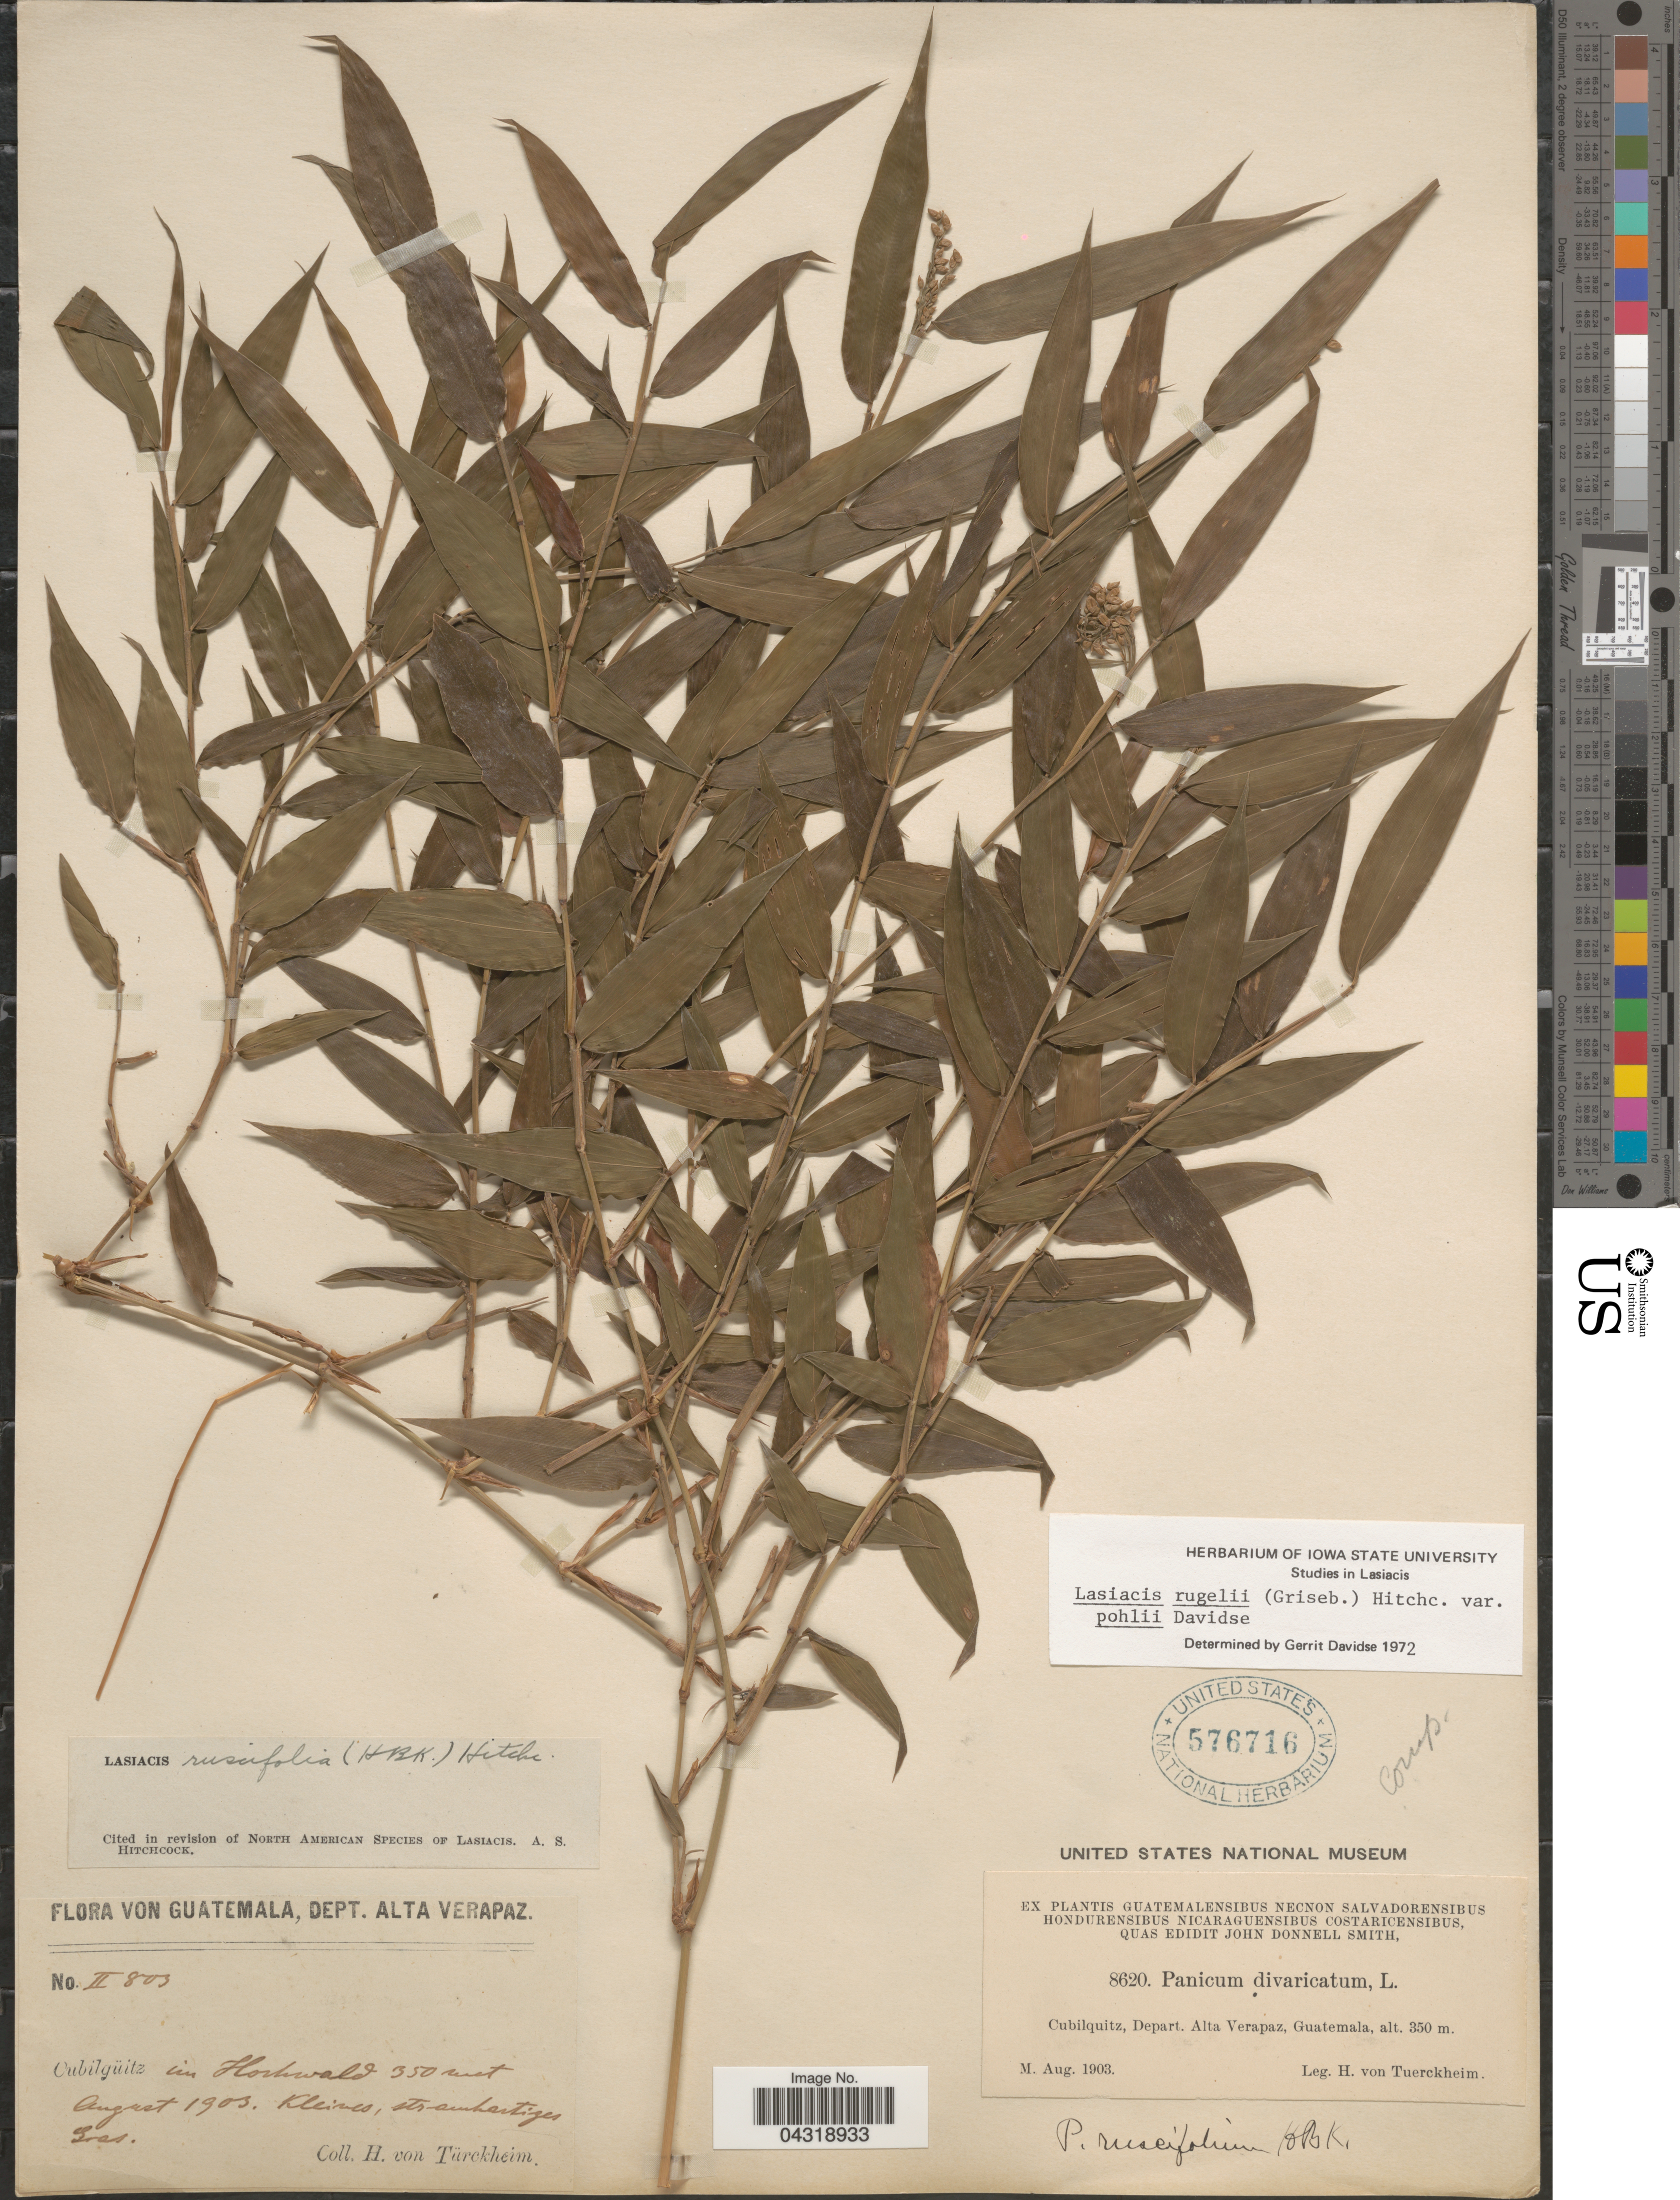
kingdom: Plantae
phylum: Tracheophyta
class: Liliopsida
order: Poales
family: Poaceae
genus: Lasiacis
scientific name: Lasiacis rugelii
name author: (Griseb.) Hitchc.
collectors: H. von Türckheim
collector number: II803/8620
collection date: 1903-08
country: Guatemala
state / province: Alta Verapaz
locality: Cubilhuitz, Depart. Alta Verapaz.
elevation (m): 350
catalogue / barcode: US 576716